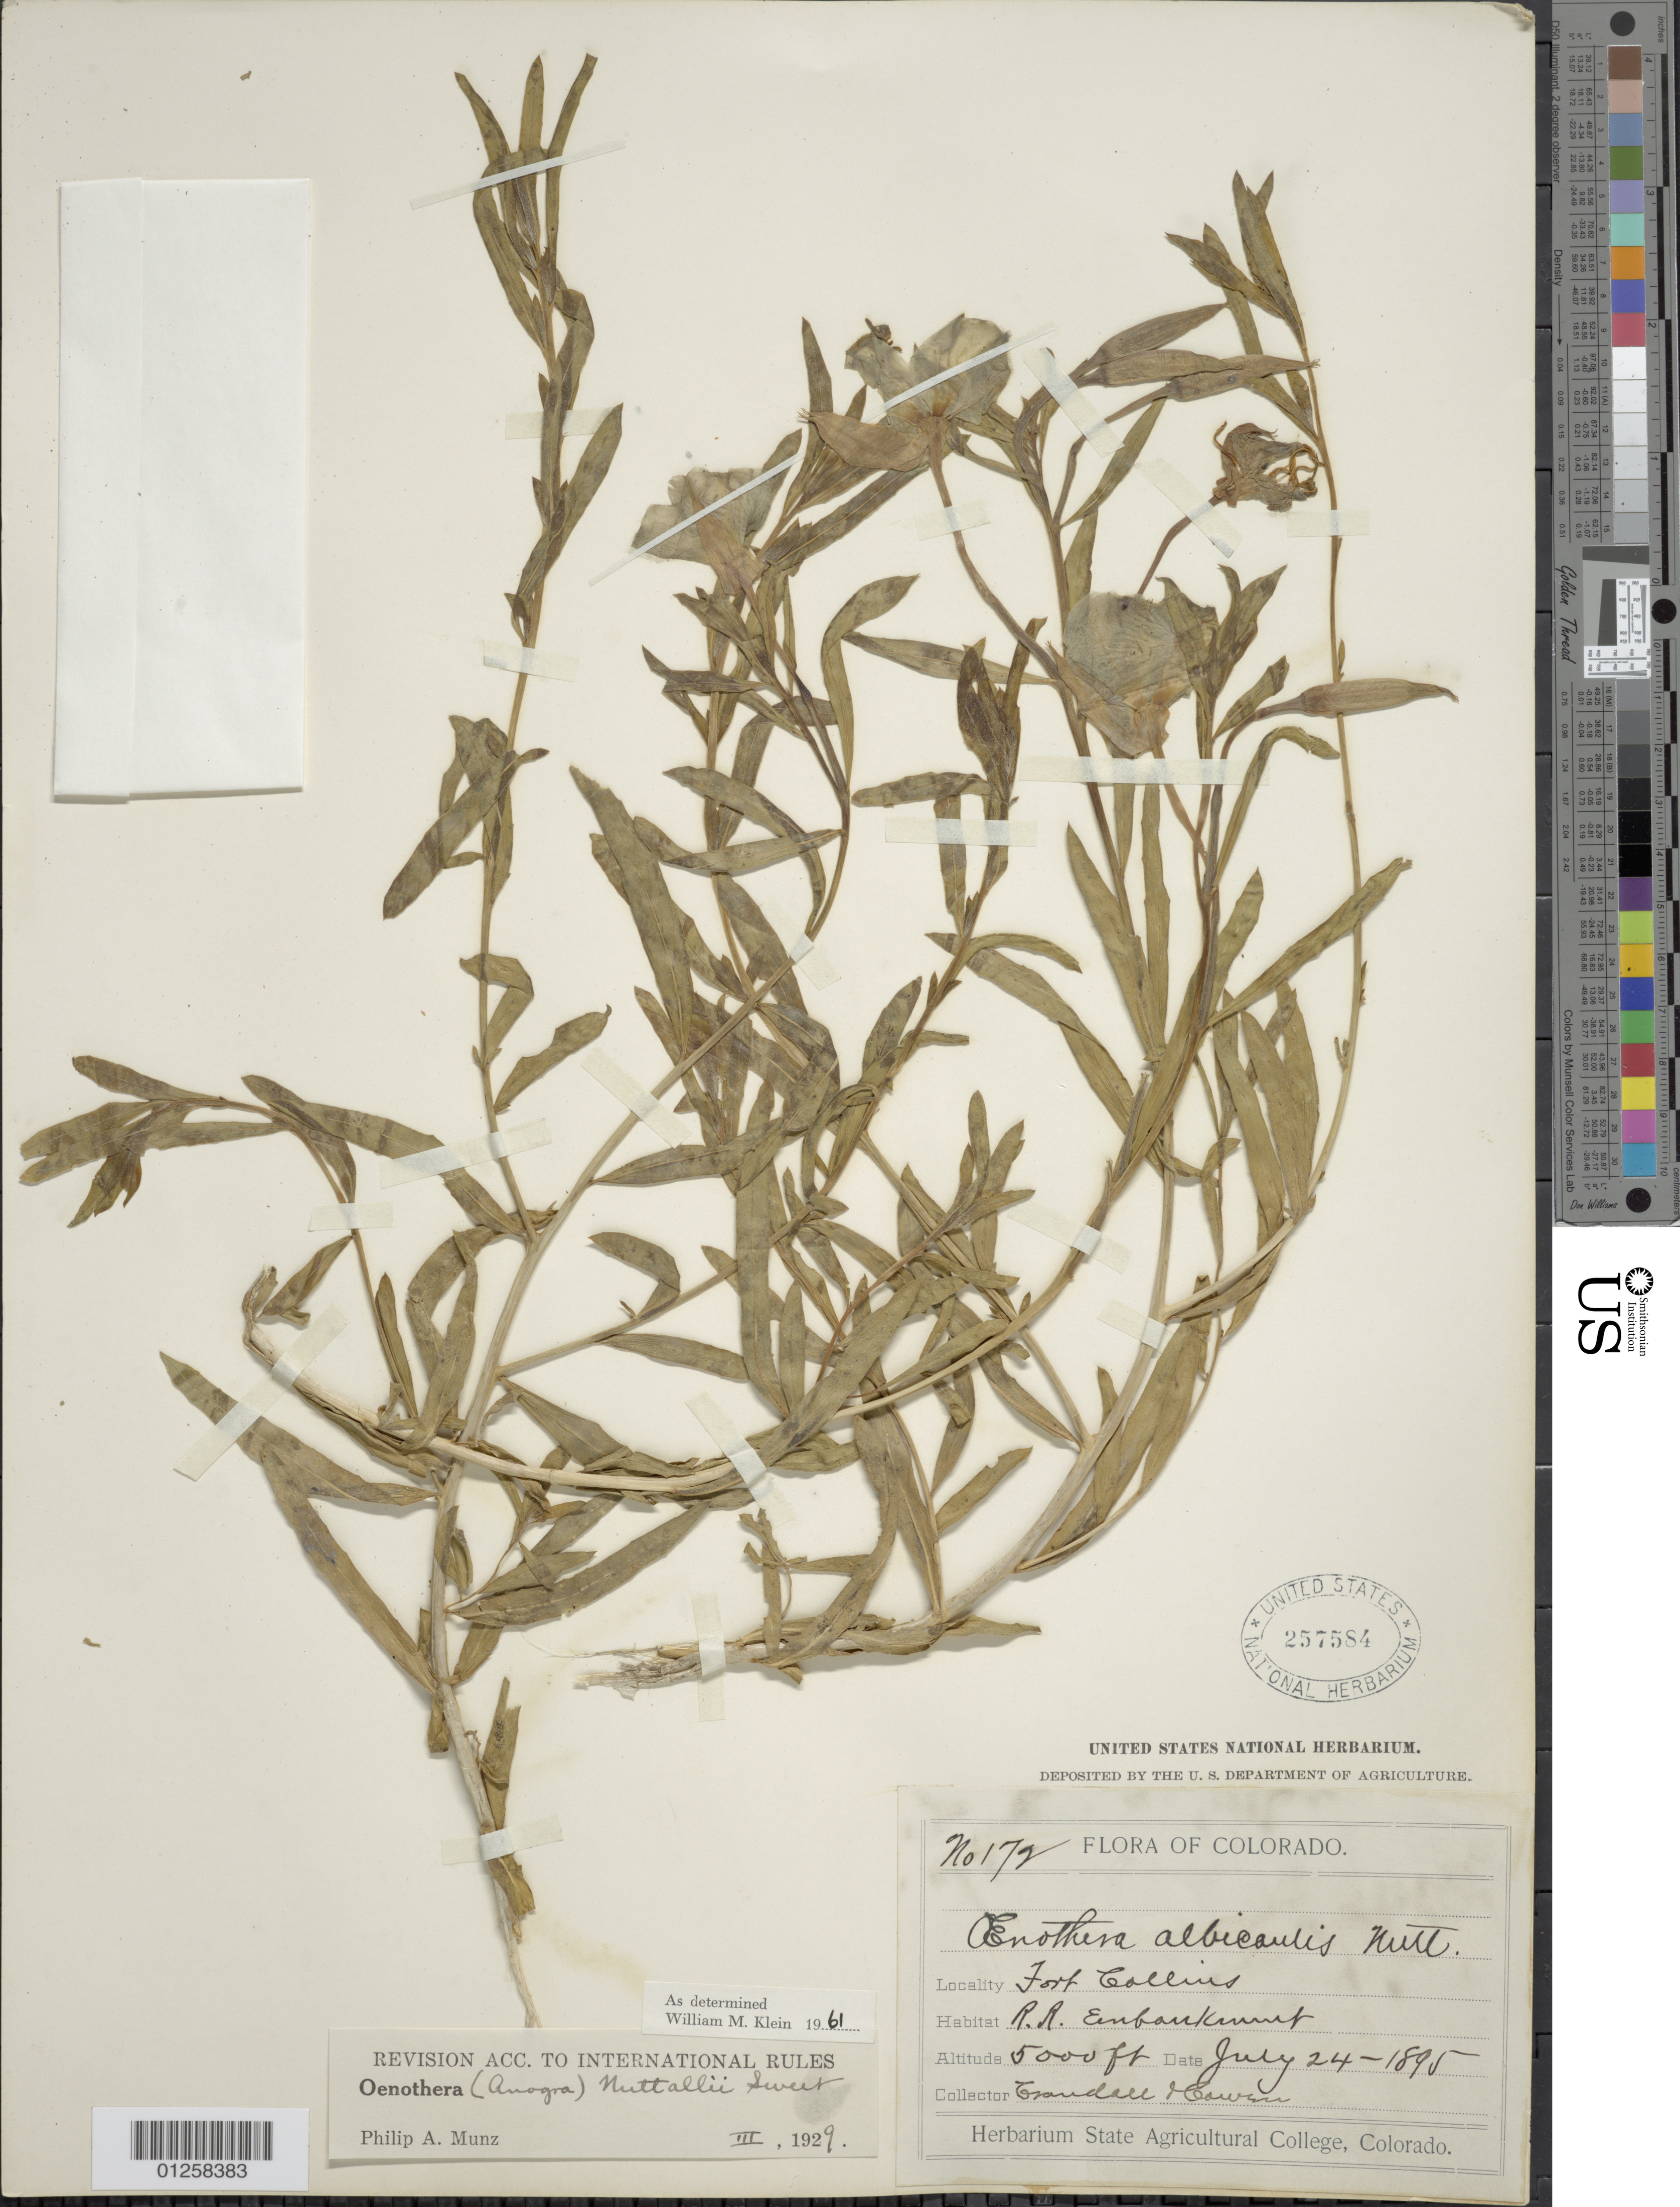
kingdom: Plantae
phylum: Tracheophyta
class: Magnoliopsida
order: Myrtales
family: Onagraceae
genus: Oenothera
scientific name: Oenothera nuttallii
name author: Sweet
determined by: Klein, W. M.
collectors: C. Cowan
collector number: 172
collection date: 1895-07-24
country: United States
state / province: Colorado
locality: Fort Collins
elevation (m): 1524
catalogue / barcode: US 257584